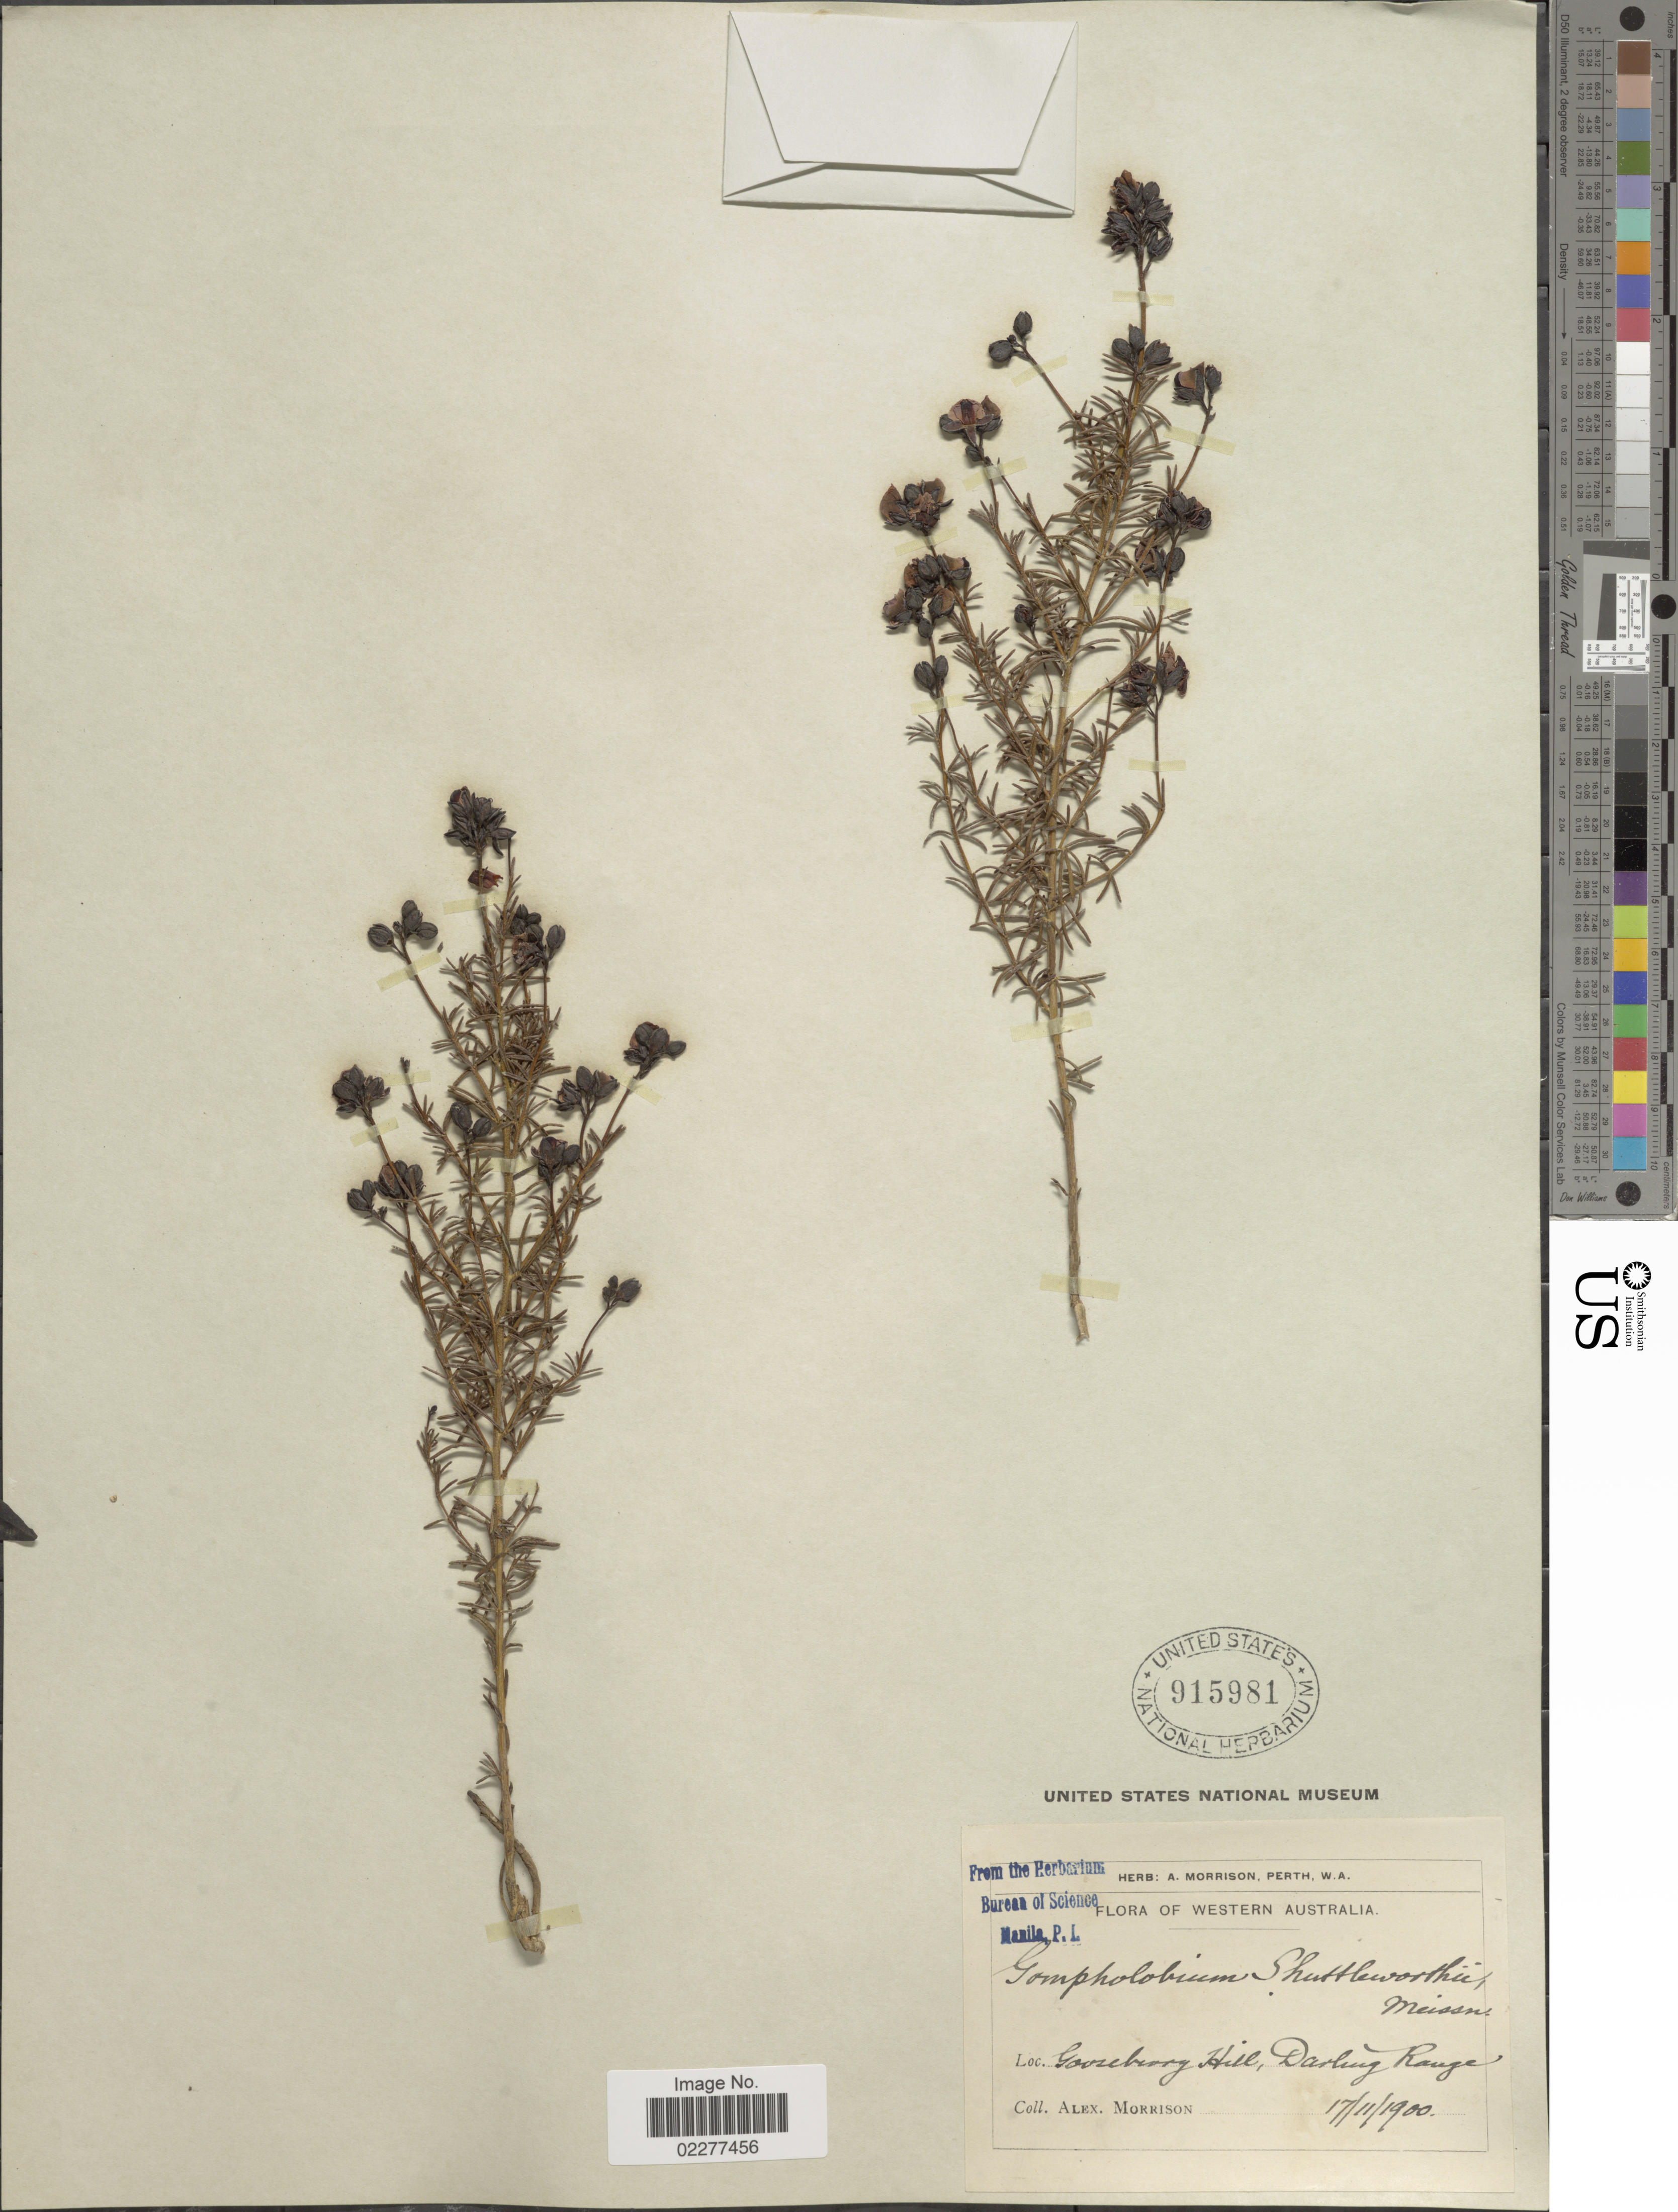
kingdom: Plantae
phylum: Tracheophyta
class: Magnoliopsida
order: Fabales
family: Fabaceae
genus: Gompholobium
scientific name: Gompholobium shuttleworthii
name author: Meisn.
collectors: A. Morrison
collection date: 1900-11-17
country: Australia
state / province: Western Australia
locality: Gooseberyy Hill, Darling Range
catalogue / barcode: US 915981